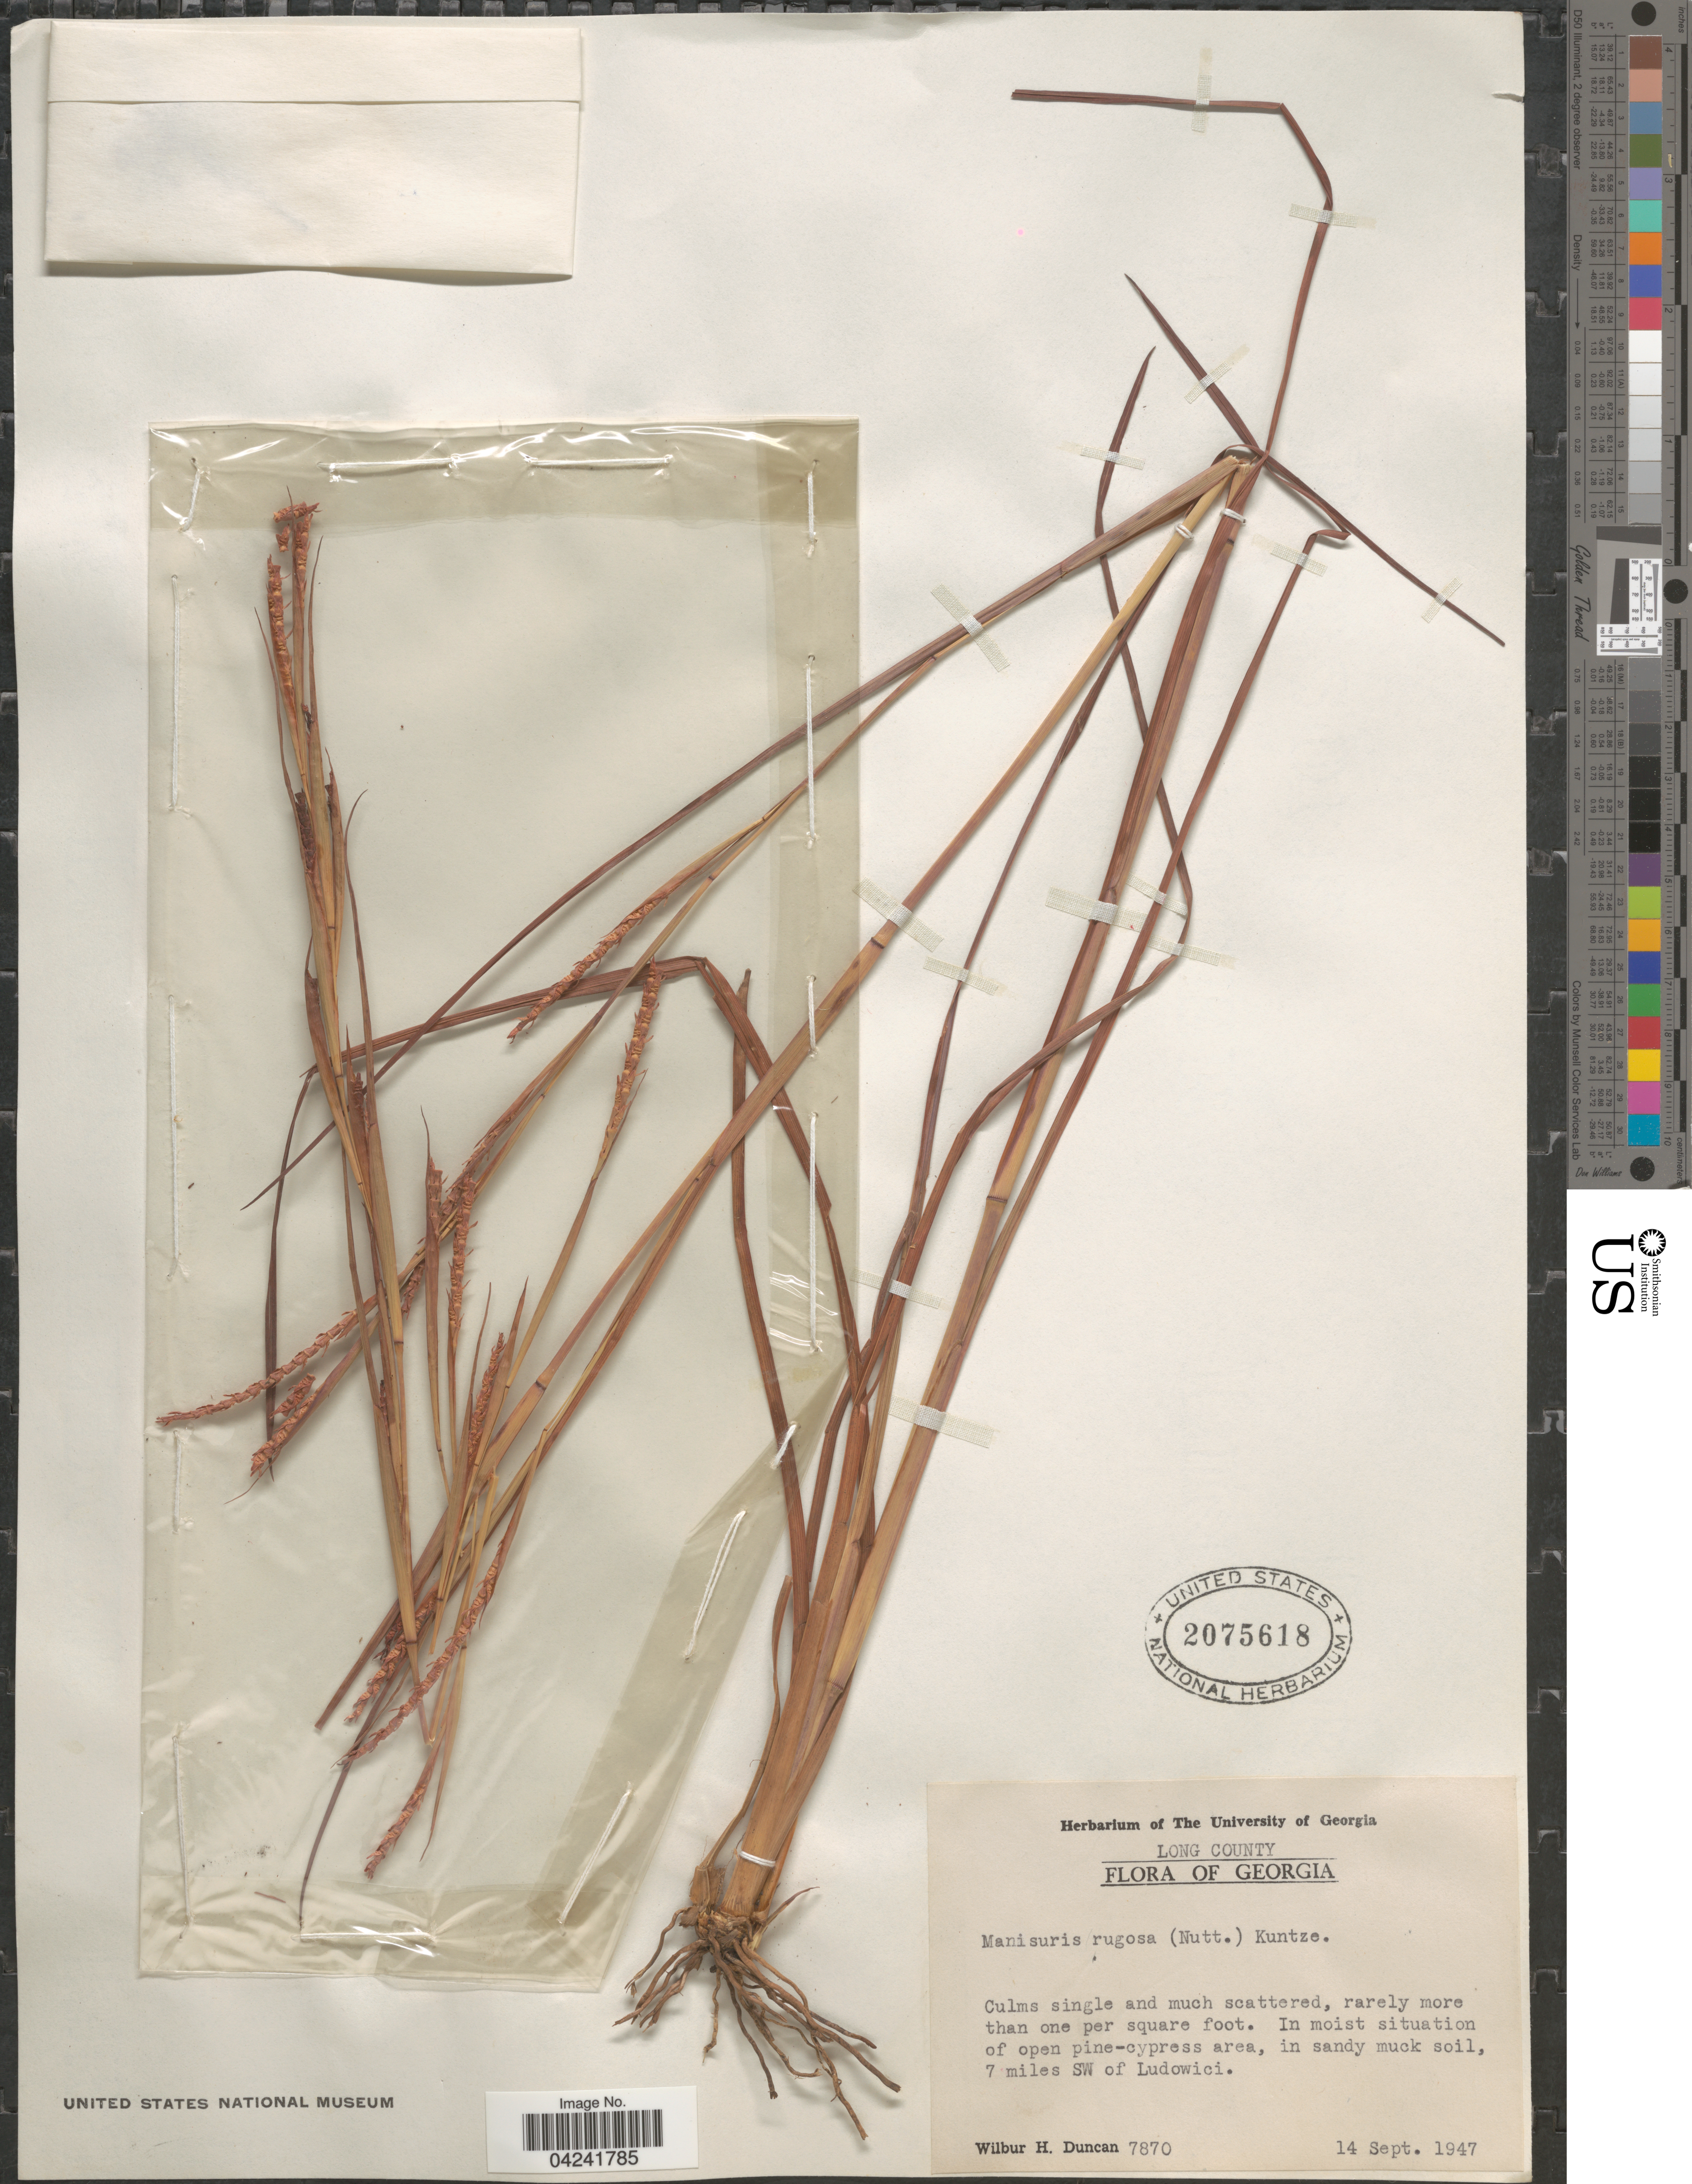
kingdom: Plantae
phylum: Tracheophyta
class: Liliopsida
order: Poales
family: Poaceae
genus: Mnesithea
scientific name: Mnesithea rugosa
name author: (Nutt.) de Koning & Sosef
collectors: W. H. Duncan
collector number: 7870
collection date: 1947-09-14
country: United States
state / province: Georgia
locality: Long County. 7 miles SW of Ludowici.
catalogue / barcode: US 2075618